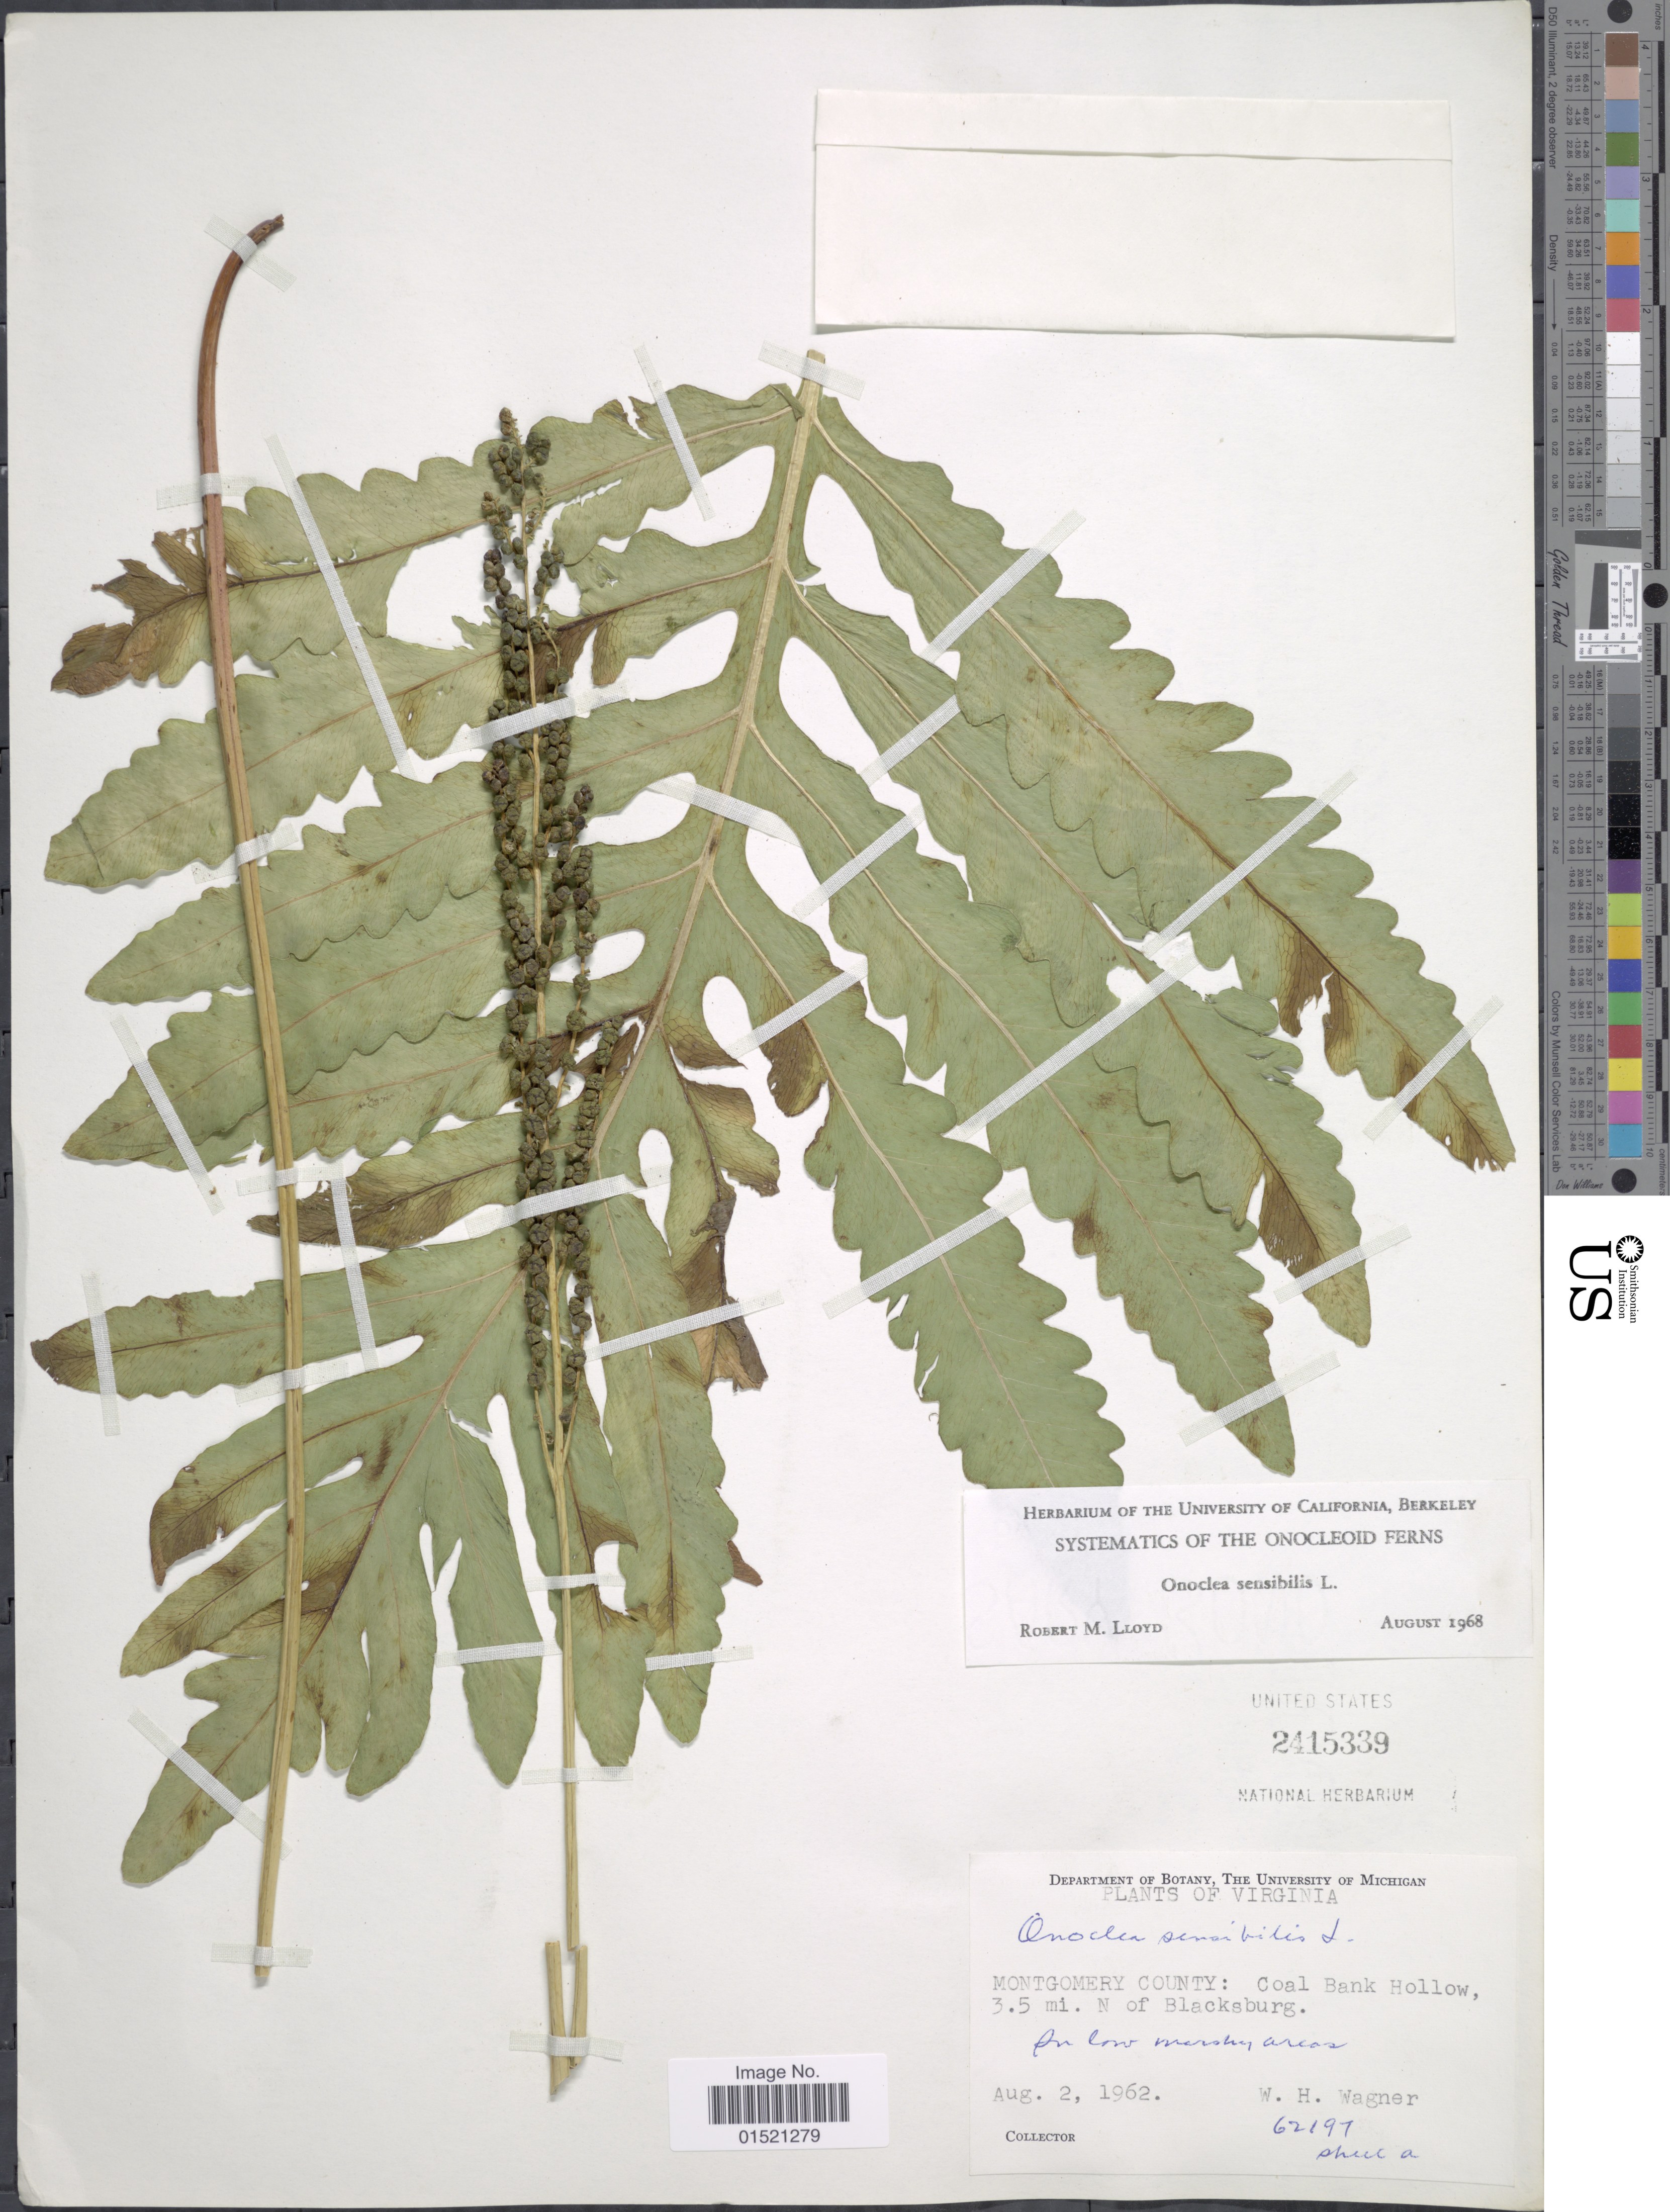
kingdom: Plantae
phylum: Tracheophyta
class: Polypodiopsida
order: Polypodiales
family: Onocleaceae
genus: Onoclea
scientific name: Onoclea sensibilis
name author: L.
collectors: W. H. Wagner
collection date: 1962-08-02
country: United States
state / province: Virginia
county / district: Montgomery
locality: Montgomery County: Coal Bank Hollow, 3.5 mi. N of Blacksburg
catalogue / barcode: US 2415339